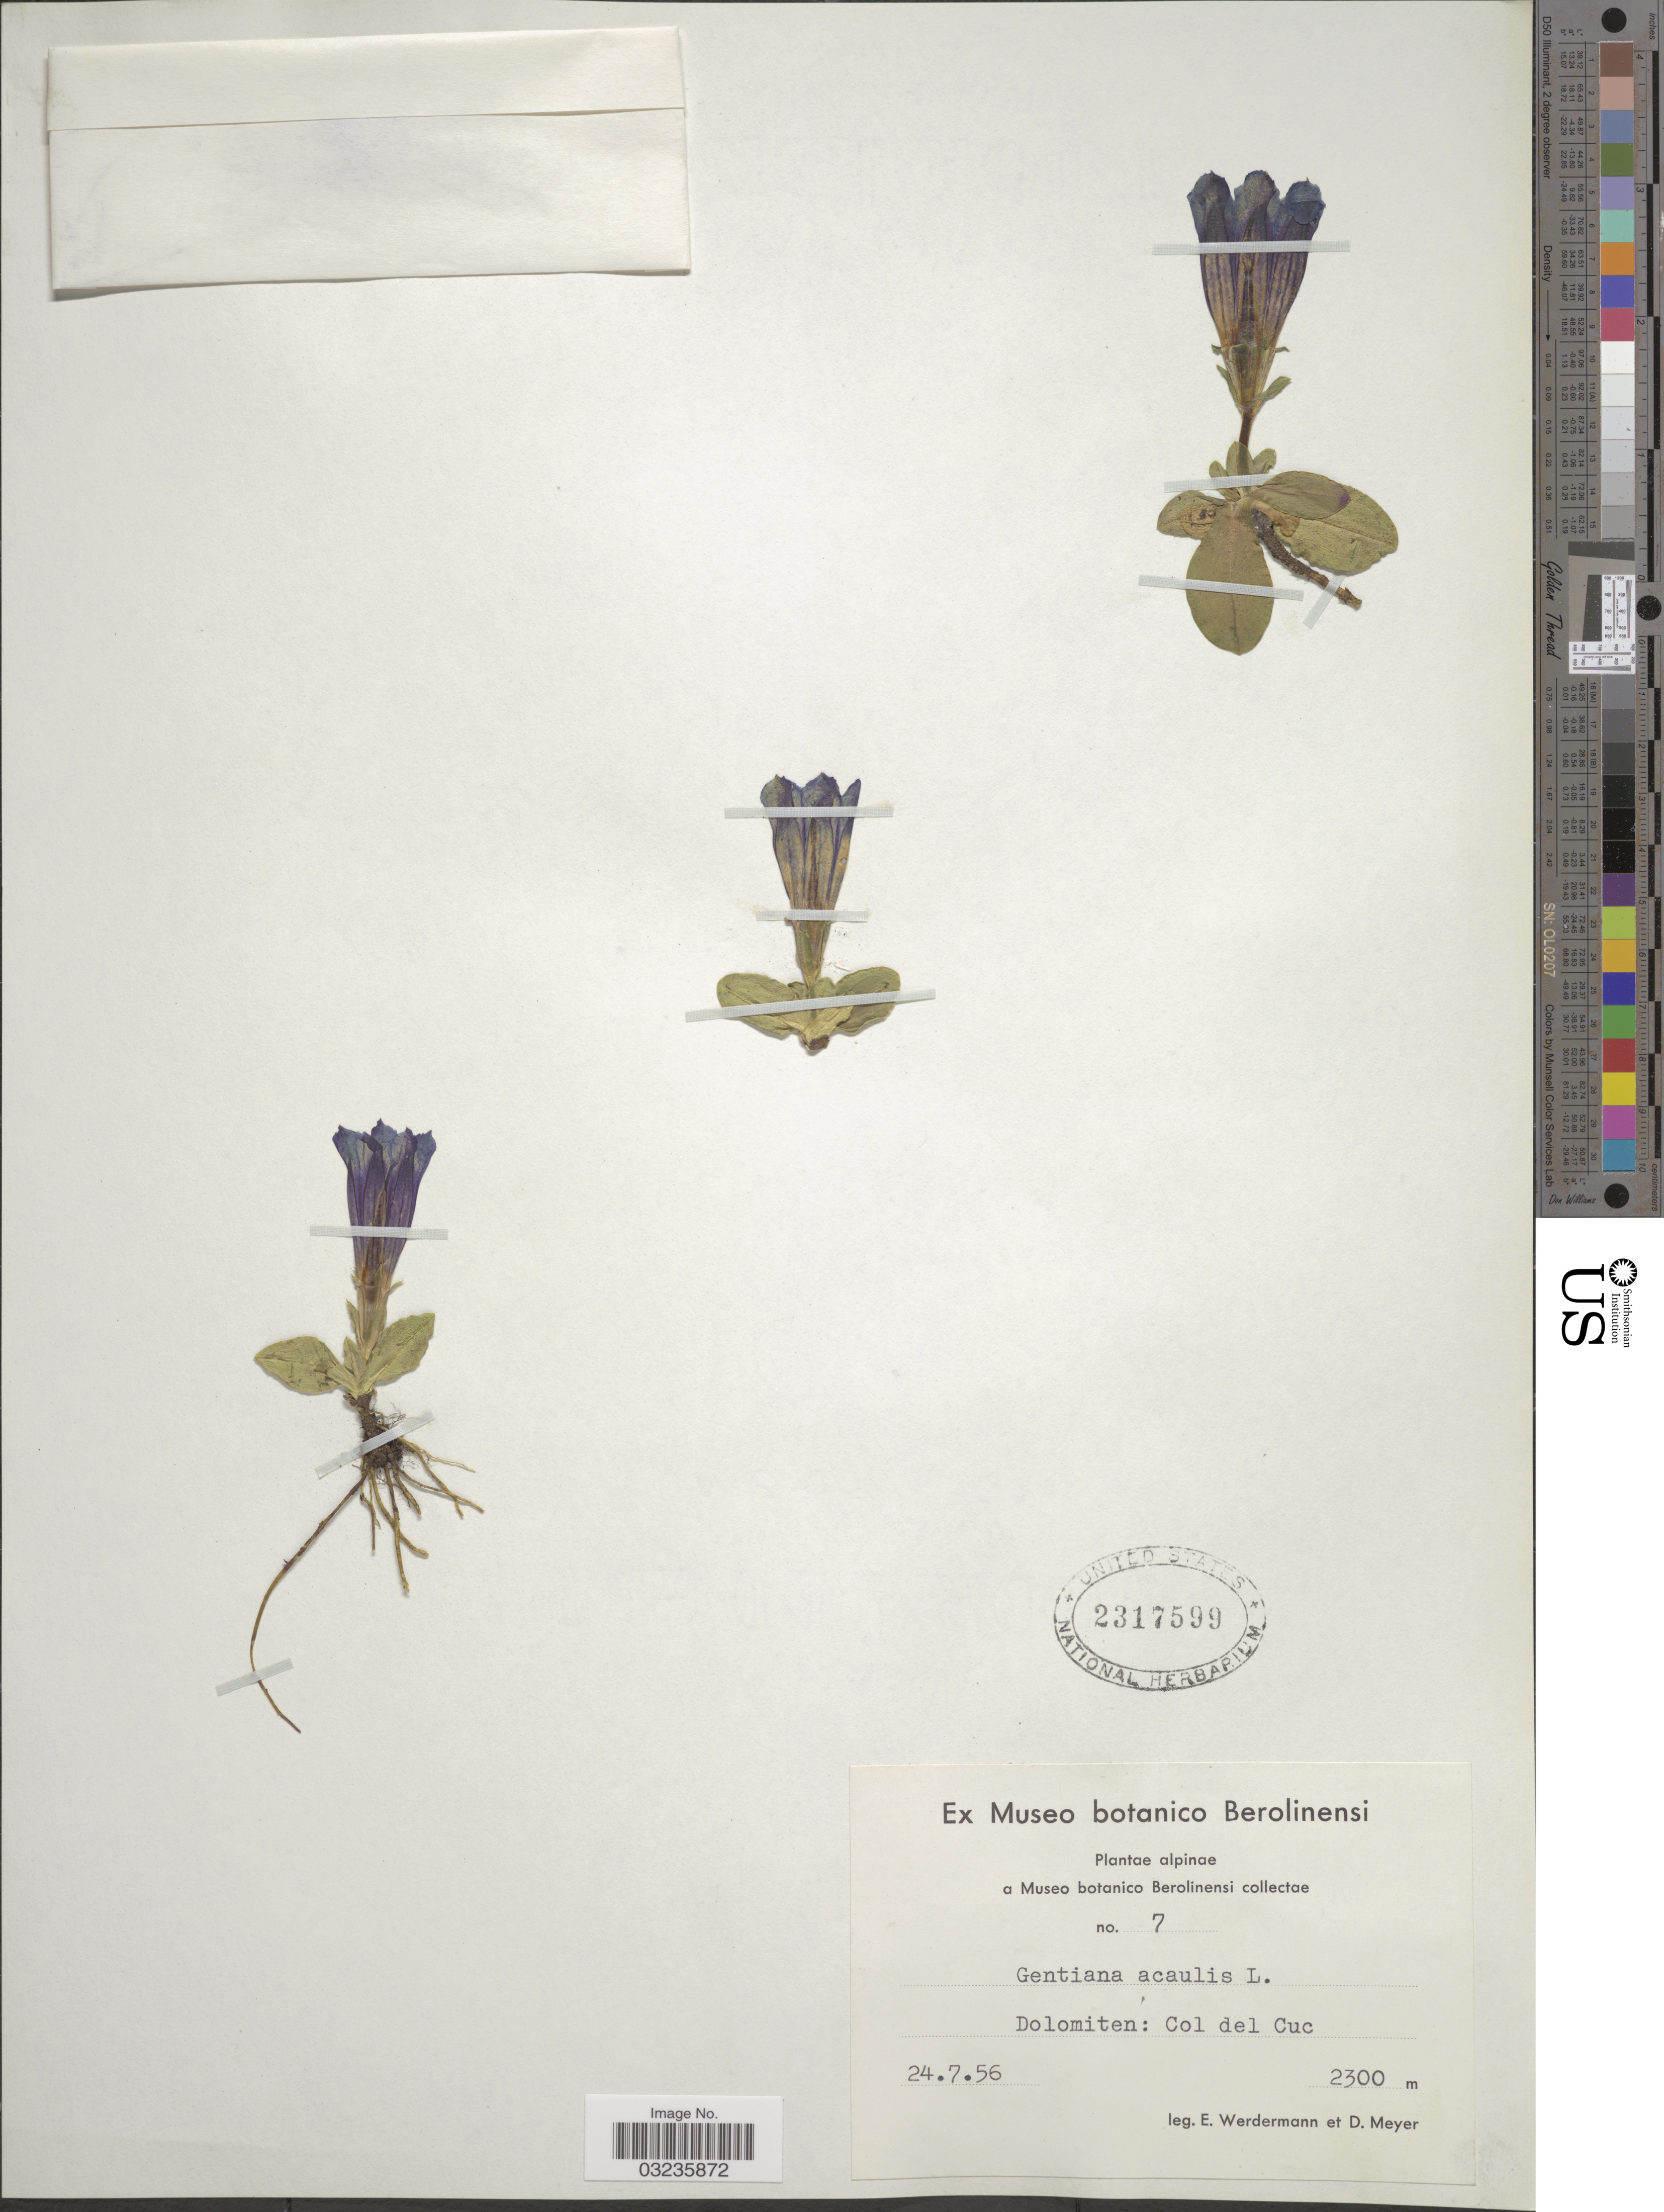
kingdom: Plantae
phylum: Tracheophyta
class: Magnoliopsida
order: Gentianales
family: Gentianaceae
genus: Gentiana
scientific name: Gentiana acaulis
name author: L.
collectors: E. Werdermann & D. Meyer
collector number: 7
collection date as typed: Transcribed d/m/y: 24/7/56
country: Italy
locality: Dolomiten: Col del Cuc.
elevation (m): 2300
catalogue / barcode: US 2317599